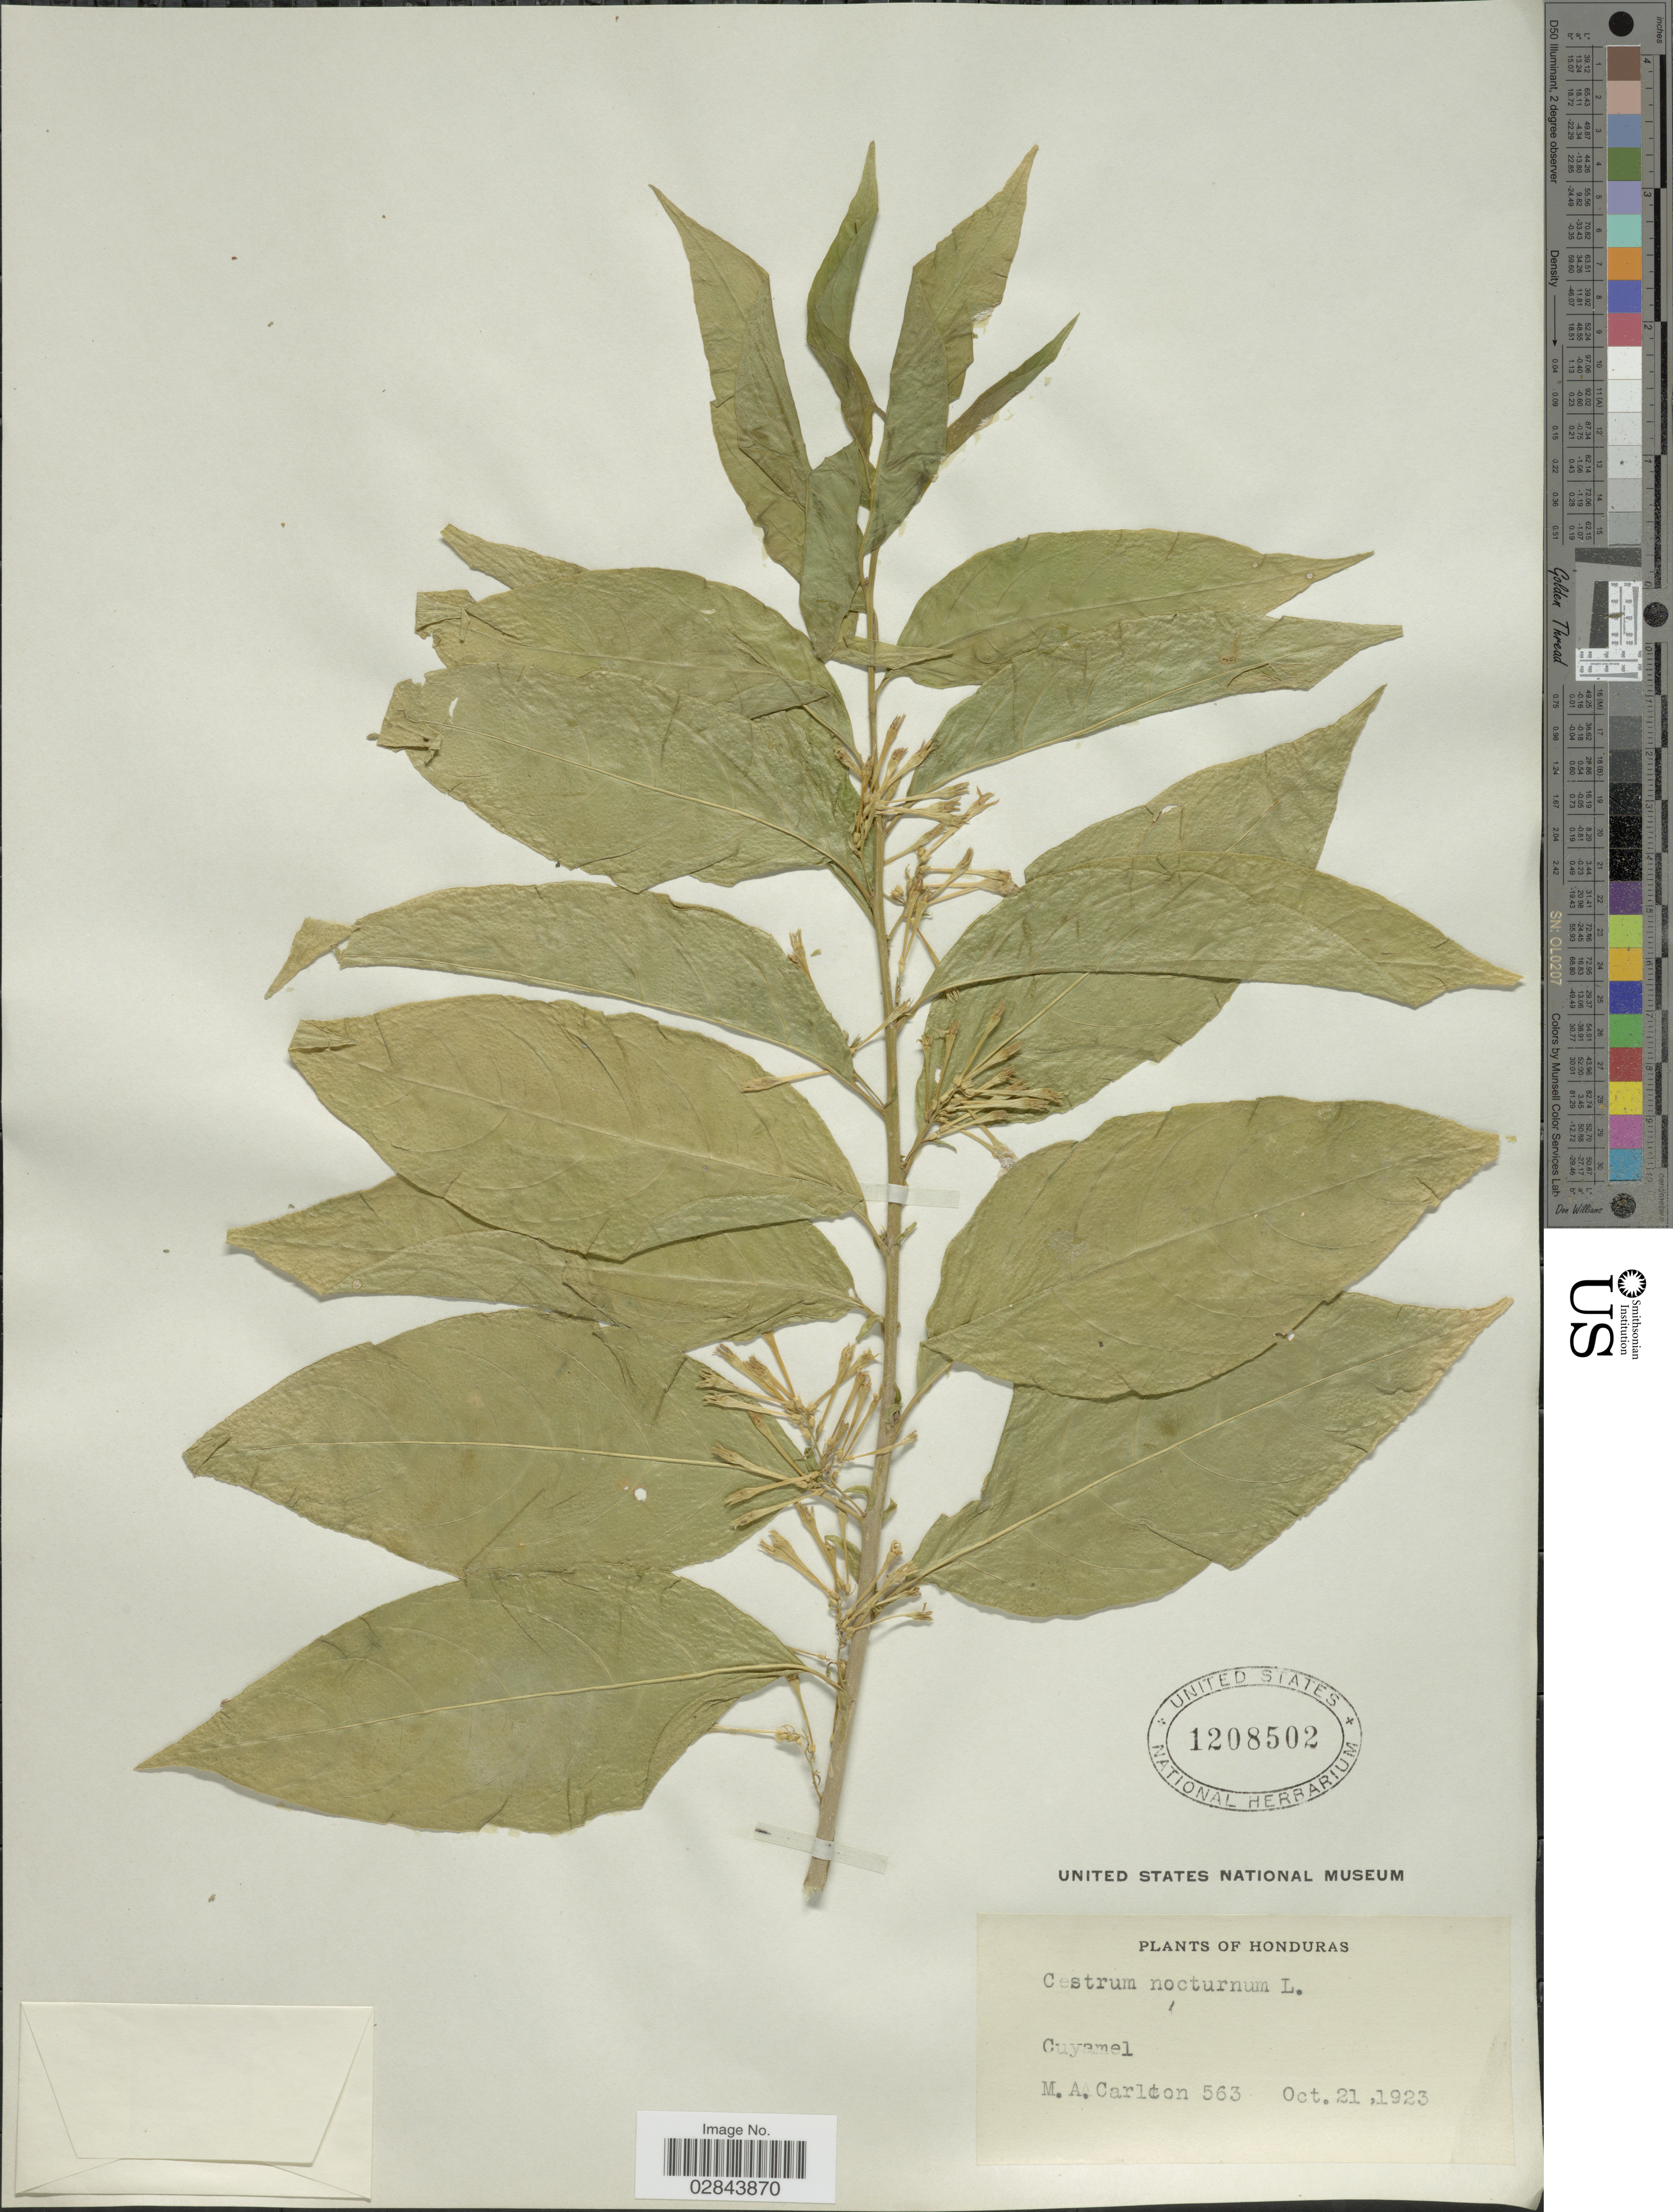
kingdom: Plantae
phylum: Tracheophyta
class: Magnoliopsida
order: Solanales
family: Solanaceae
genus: Cestrum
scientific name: Cestrum nocturnum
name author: L.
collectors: M. A. Carleton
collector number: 563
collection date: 1923-10-21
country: Honduras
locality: Guyamel.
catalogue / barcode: US 1208502